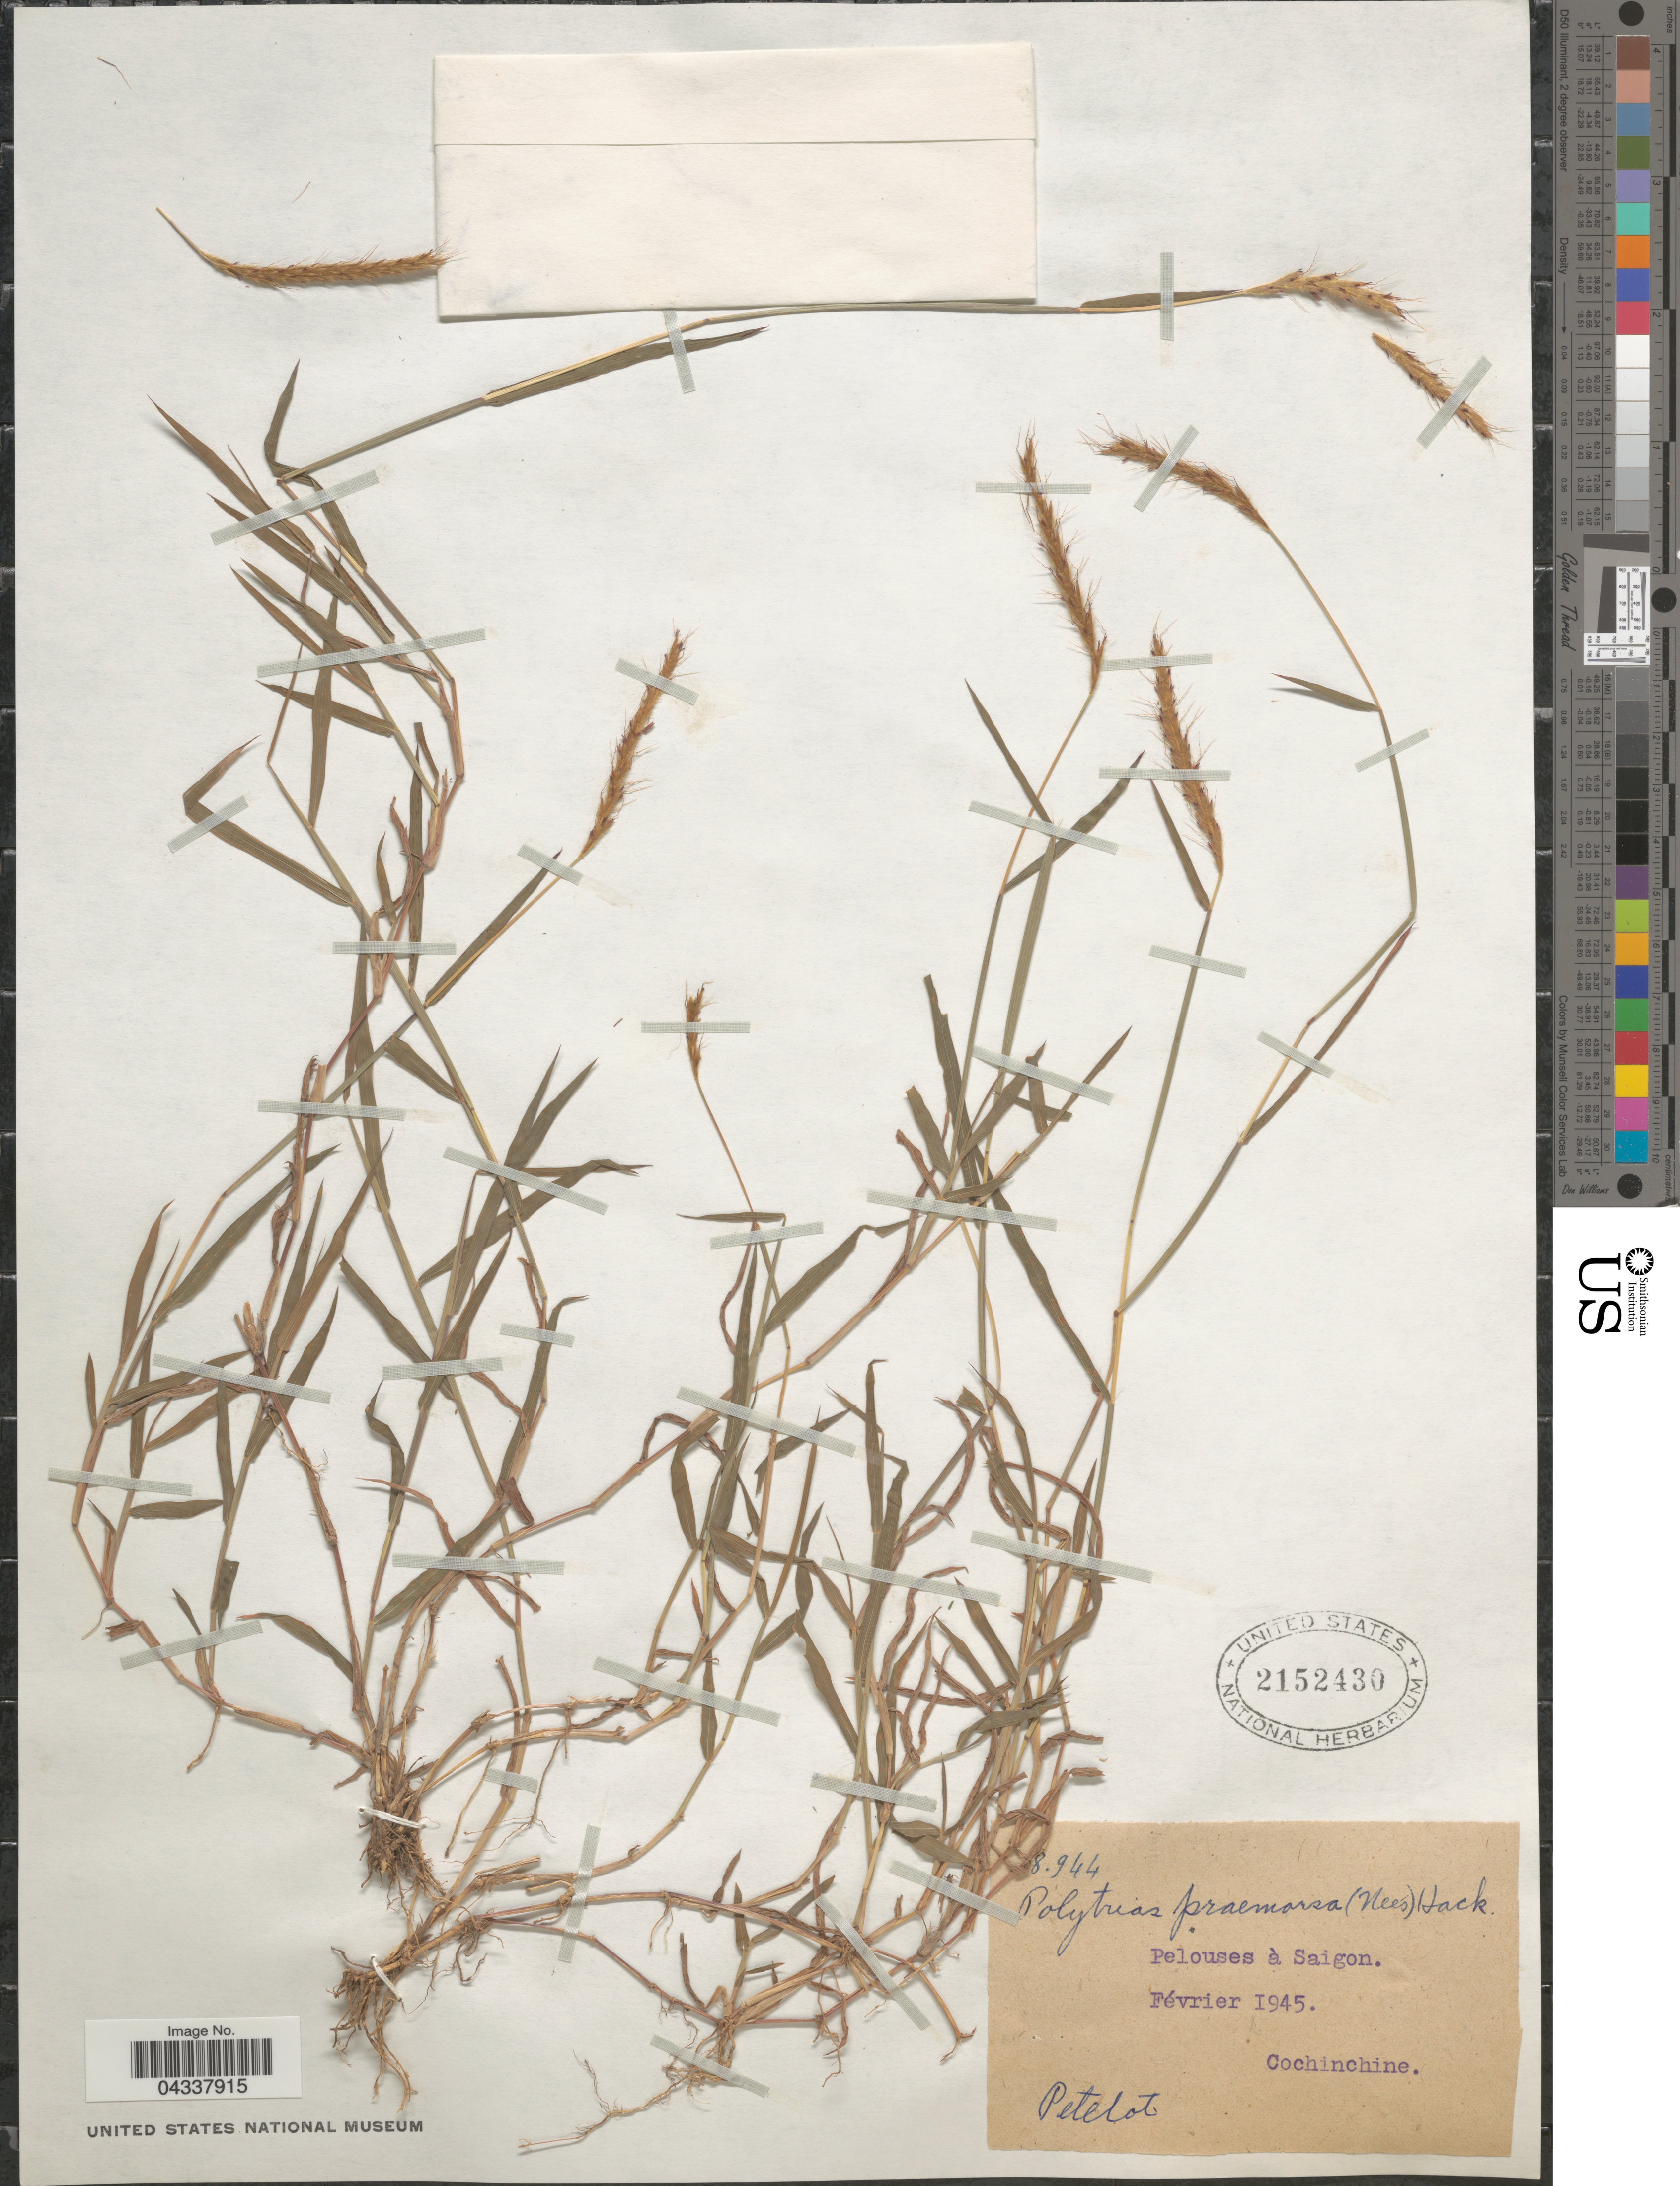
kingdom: Plantae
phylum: Tracheophyta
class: Liliopsida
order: Poales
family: Poaceae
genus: Polytrias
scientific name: Polytrias indica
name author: (Houtt.) Veldkamp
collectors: Pételot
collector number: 8944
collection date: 1945-02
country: Vietnam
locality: Pelouses à Saigon. Cochinchine.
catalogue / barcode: US 2152430